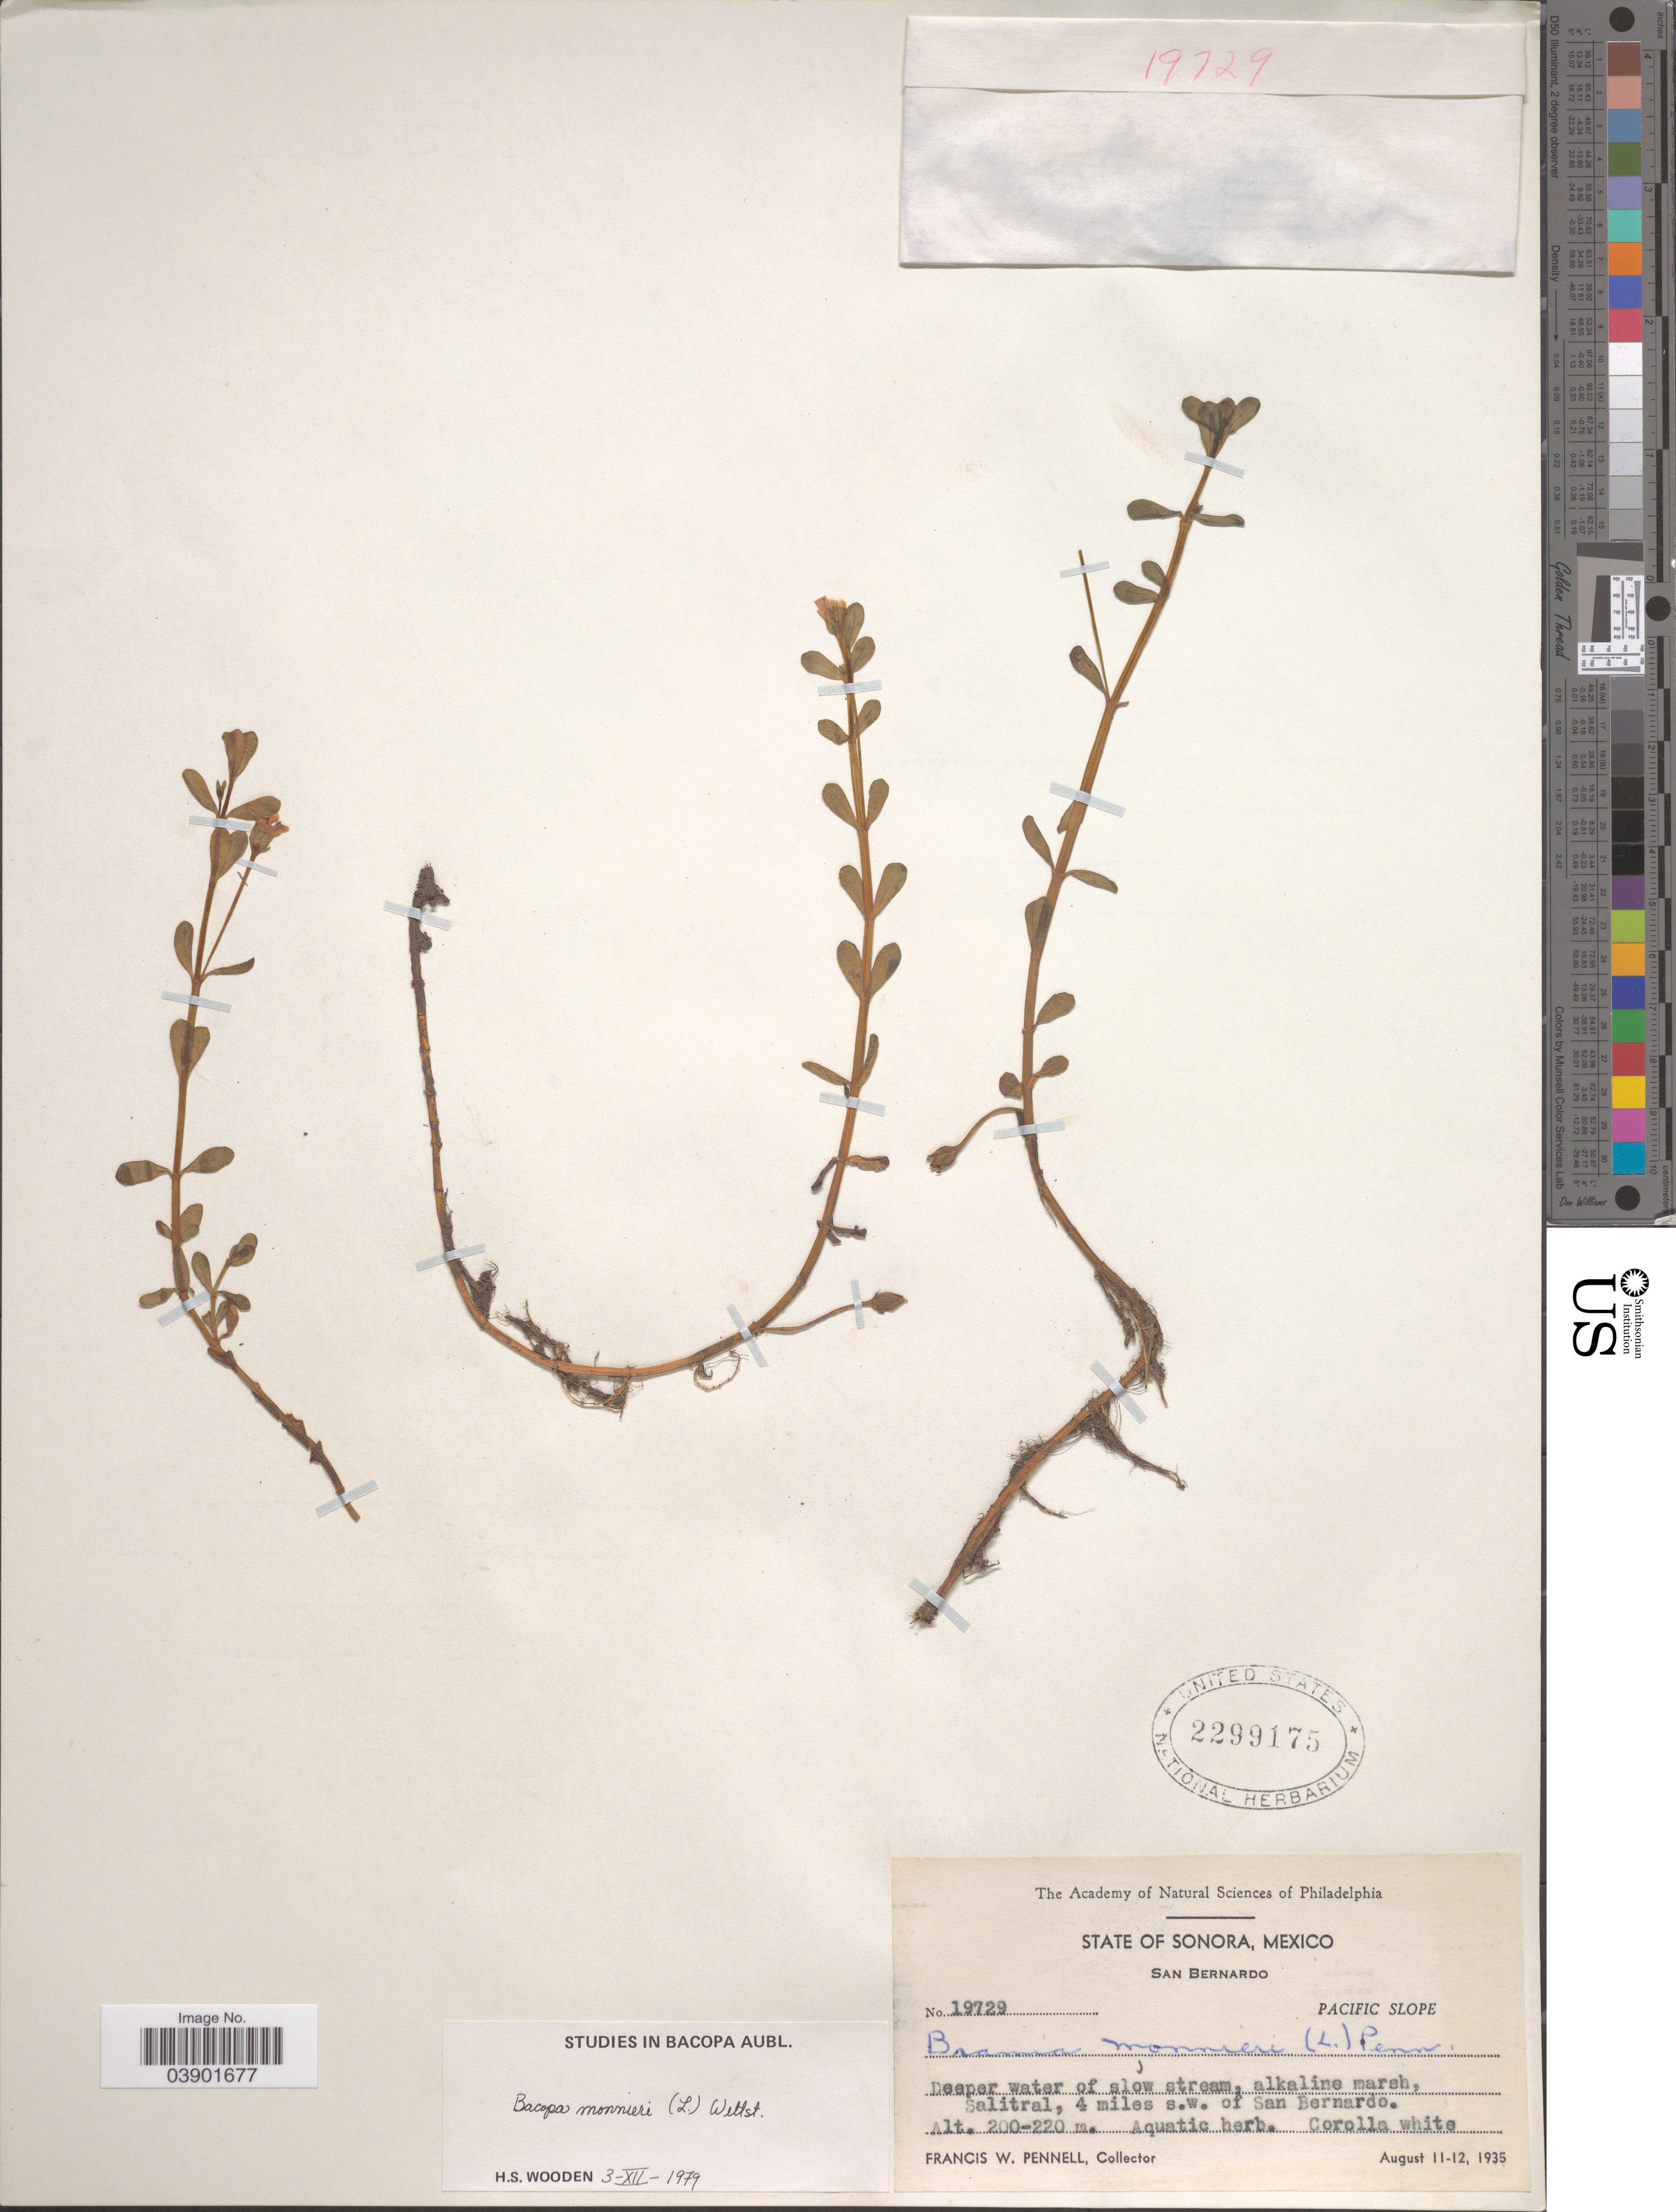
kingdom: Plantae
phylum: Tracheophyta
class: Magnoliopsida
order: Lamiales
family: Plantaginaceae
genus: Bacopa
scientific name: Bacopa monnieri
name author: (L.) Pennell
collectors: F. W. Pennell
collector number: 19729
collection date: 1935-08-11/1935-08-12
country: Mexico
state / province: Sonora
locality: San Bernardo. Pacific Slope. Salitral, 4 miles s.w. of San Bernardo.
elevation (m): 200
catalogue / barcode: US 2299175